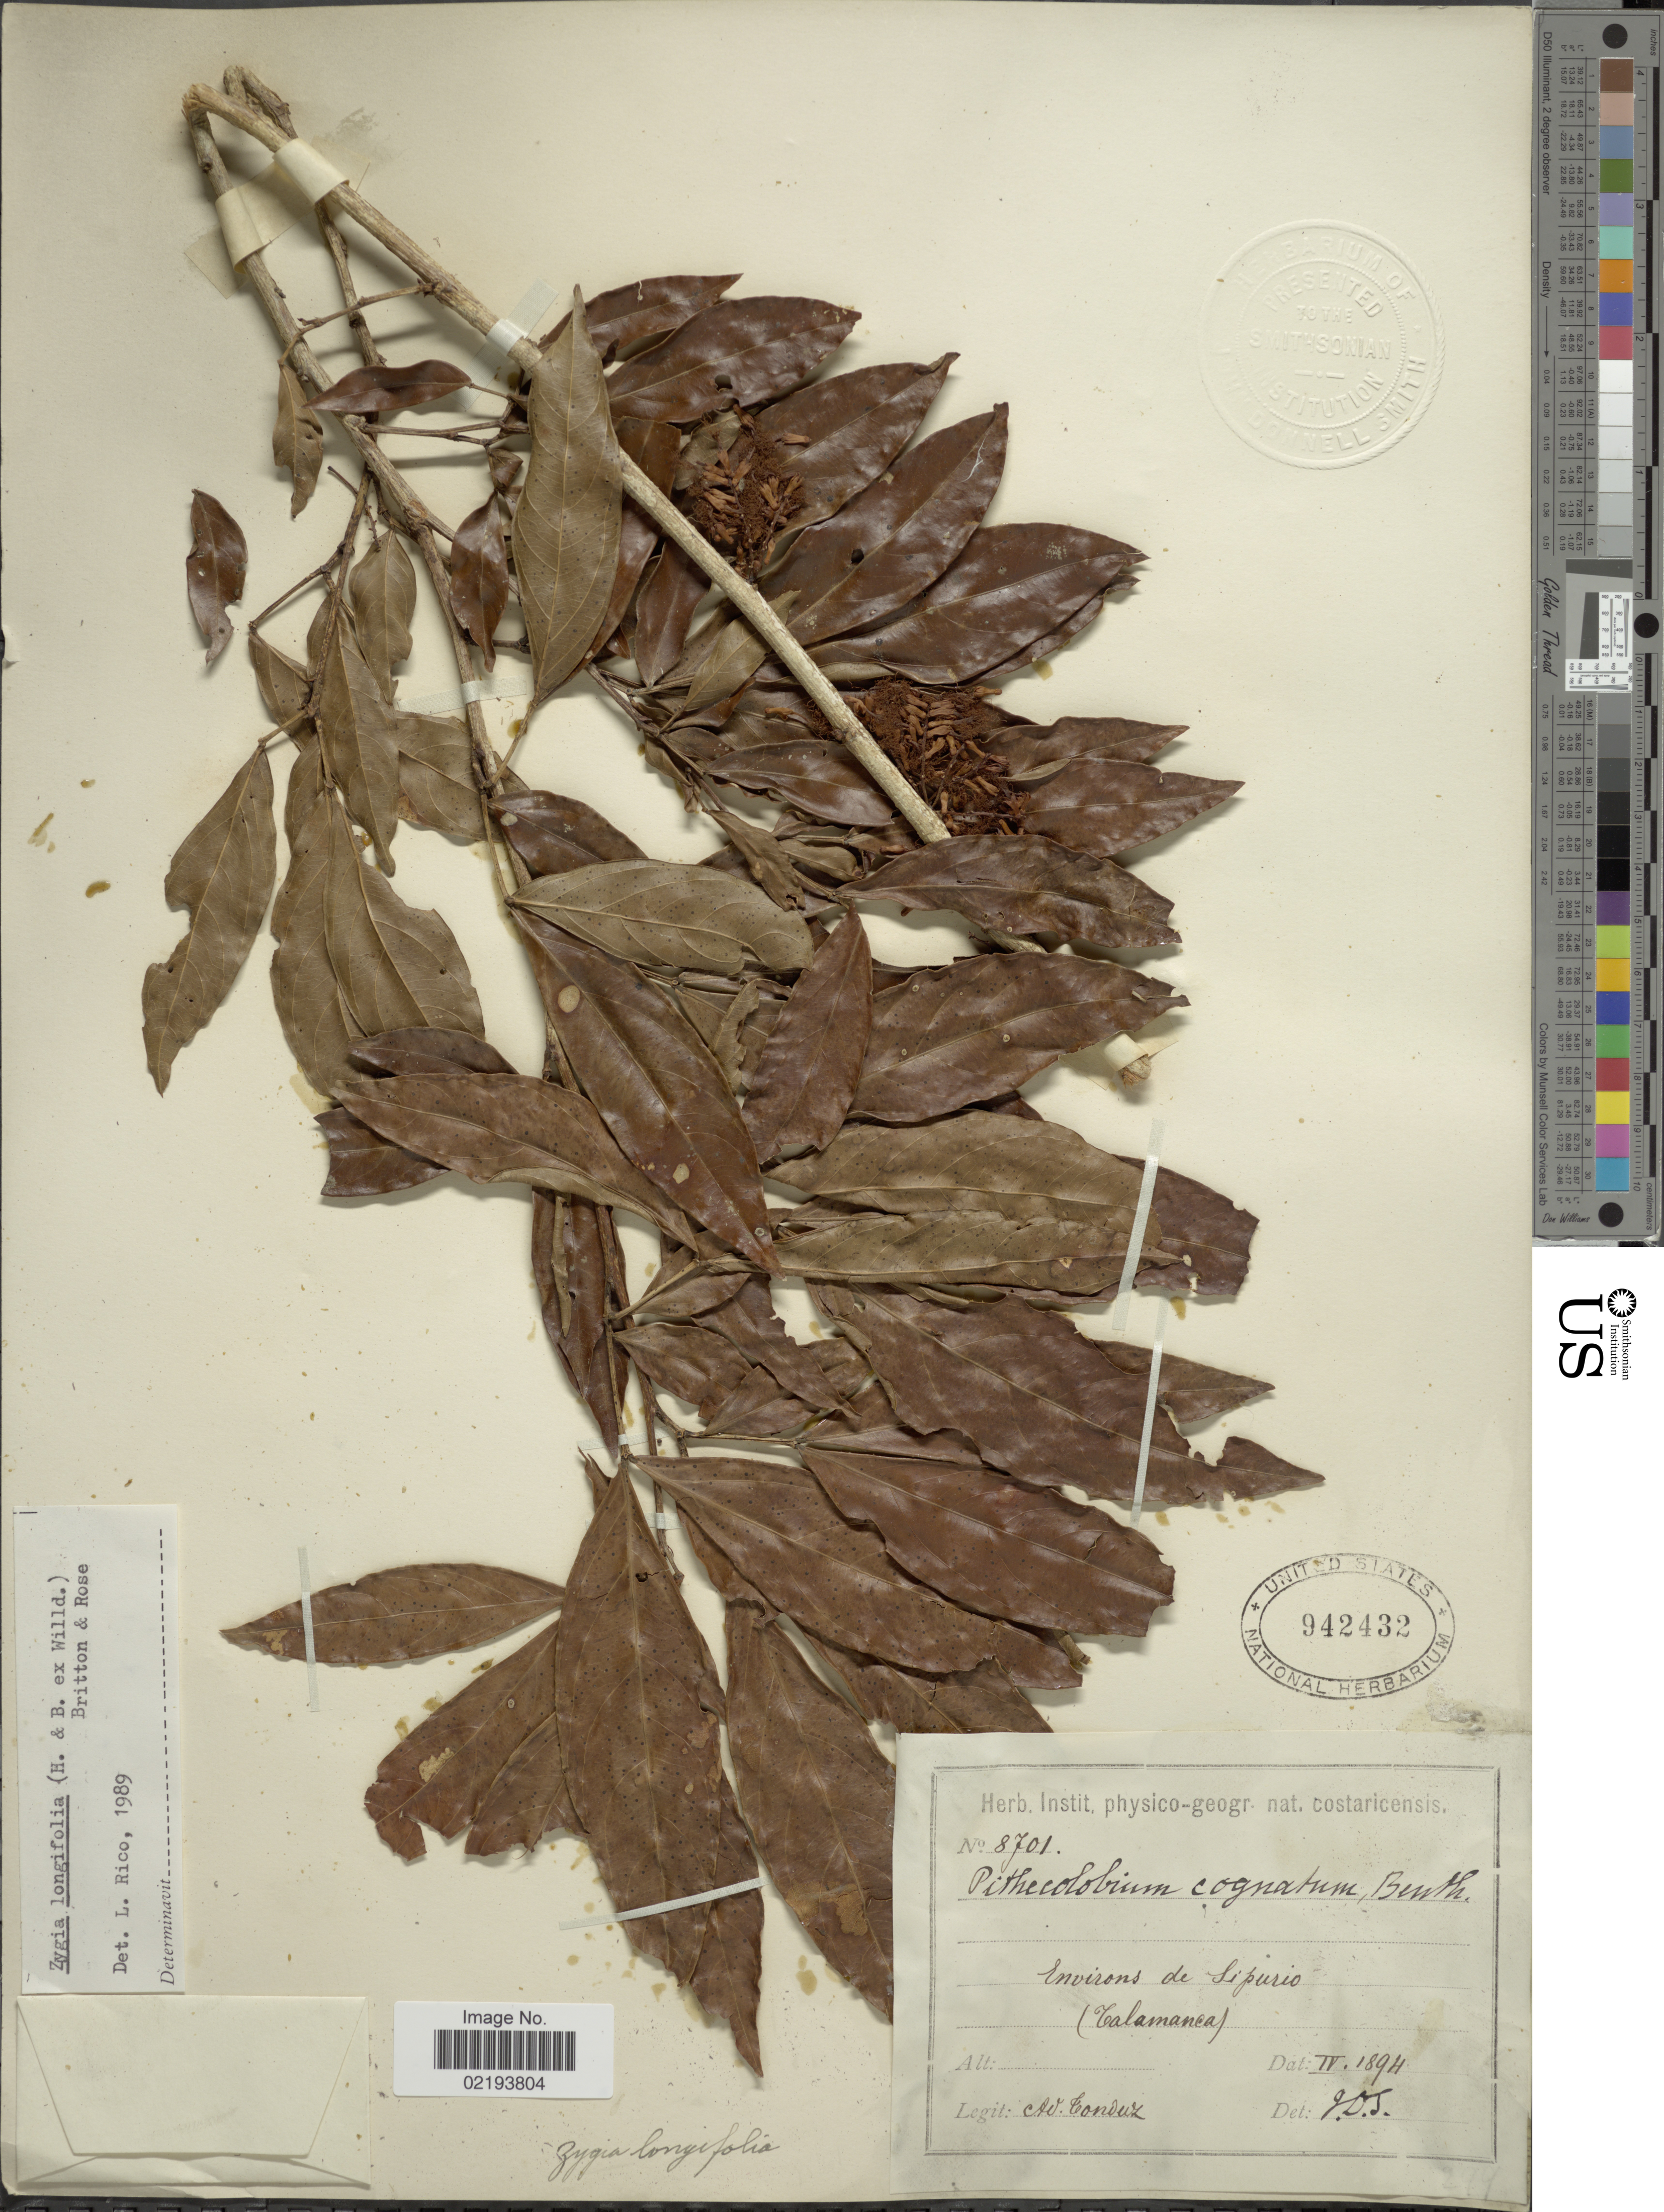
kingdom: Plantae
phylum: Tracheophyta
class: Magnoliopsida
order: Fabales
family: Fabaceae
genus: Zygia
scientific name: Zygia longifolia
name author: (Willd.) Britton & Rose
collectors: A. Tonduz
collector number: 8701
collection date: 1894-04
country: Costa Rica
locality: Environs de Sipurio (Calamanca)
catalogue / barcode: US 942432